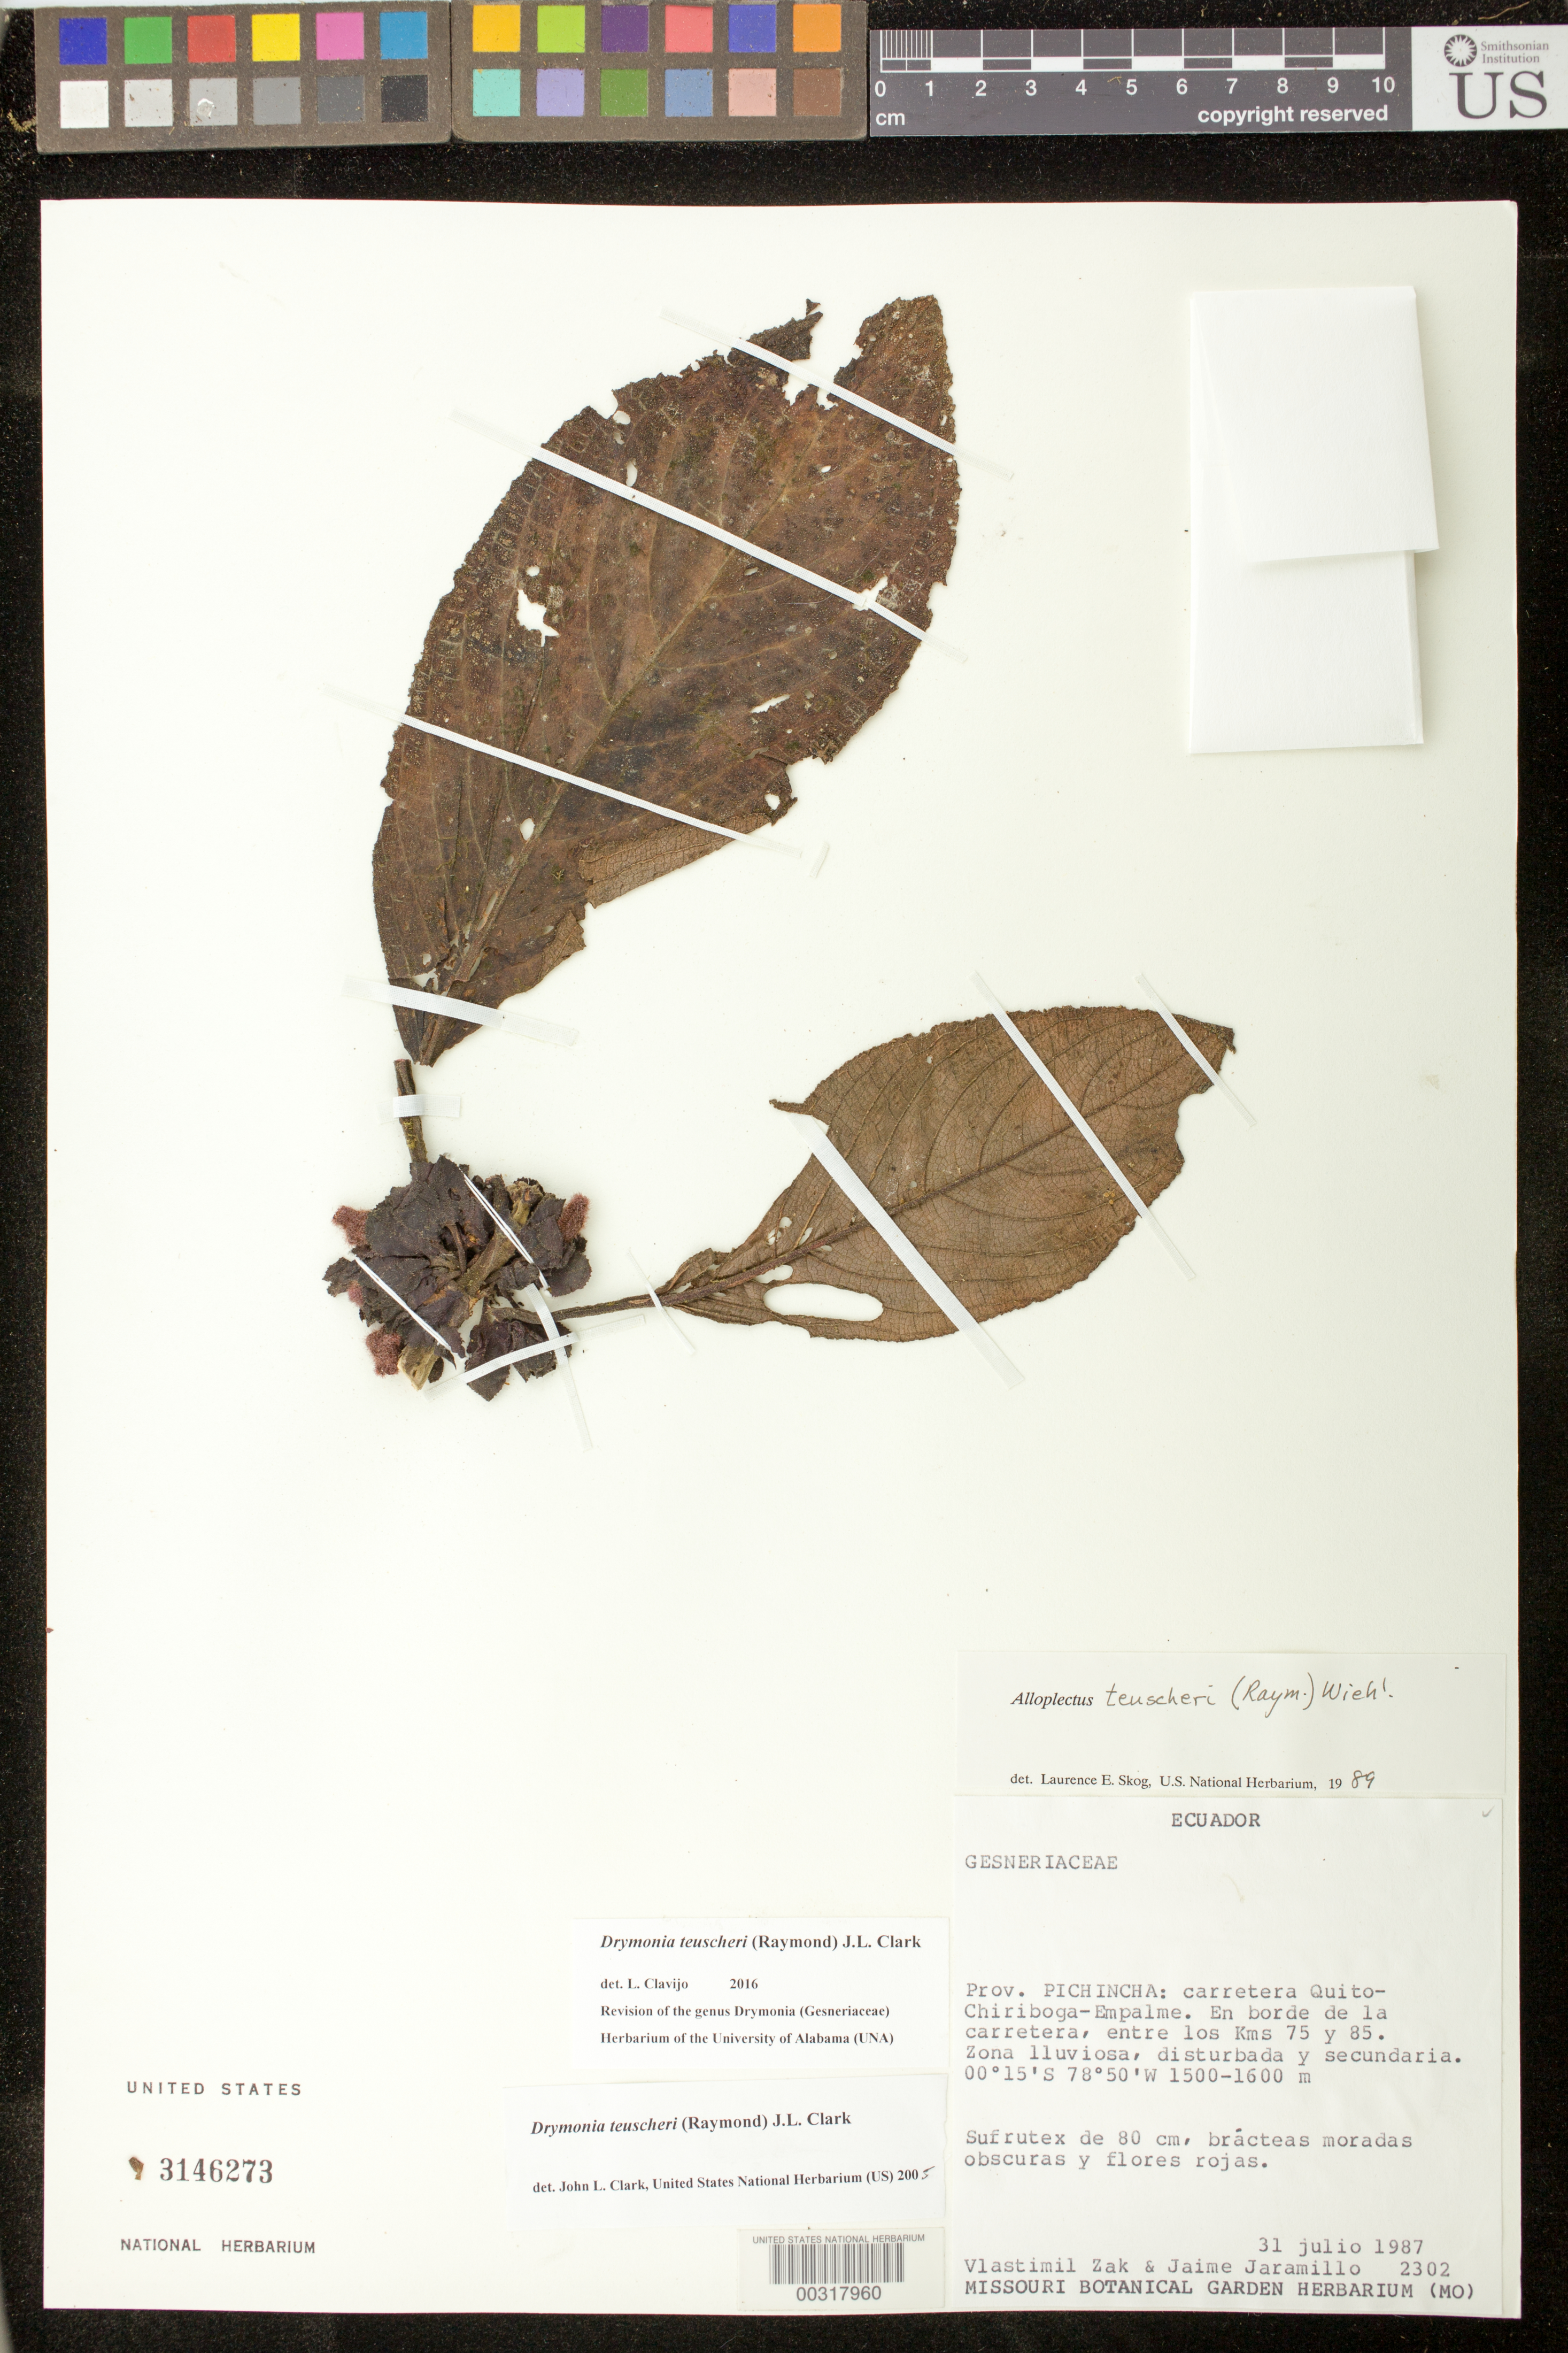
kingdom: Plantae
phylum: Tracheophyta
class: Magnoliopsida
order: Lamiales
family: Gesneriaceae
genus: Drymonia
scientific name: Drymonia teuscheri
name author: (Raymond) J.L. Clark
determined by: Clark, J. L., (SEL), The Marie Selby Botanical Garden (UNITED STATES)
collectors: V. Zak & J. L. Jaramillo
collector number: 2302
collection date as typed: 31 Jul 1987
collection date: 1987-07-31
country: Ecuador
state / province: Pichincha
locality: Carretera Quito - Chiriboga - Empalme, en borde de la carretera, entre los kms 75 y 85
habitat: Zona lluviosa, disturbado y secundaria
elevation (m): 1500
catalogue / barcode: US 3146273